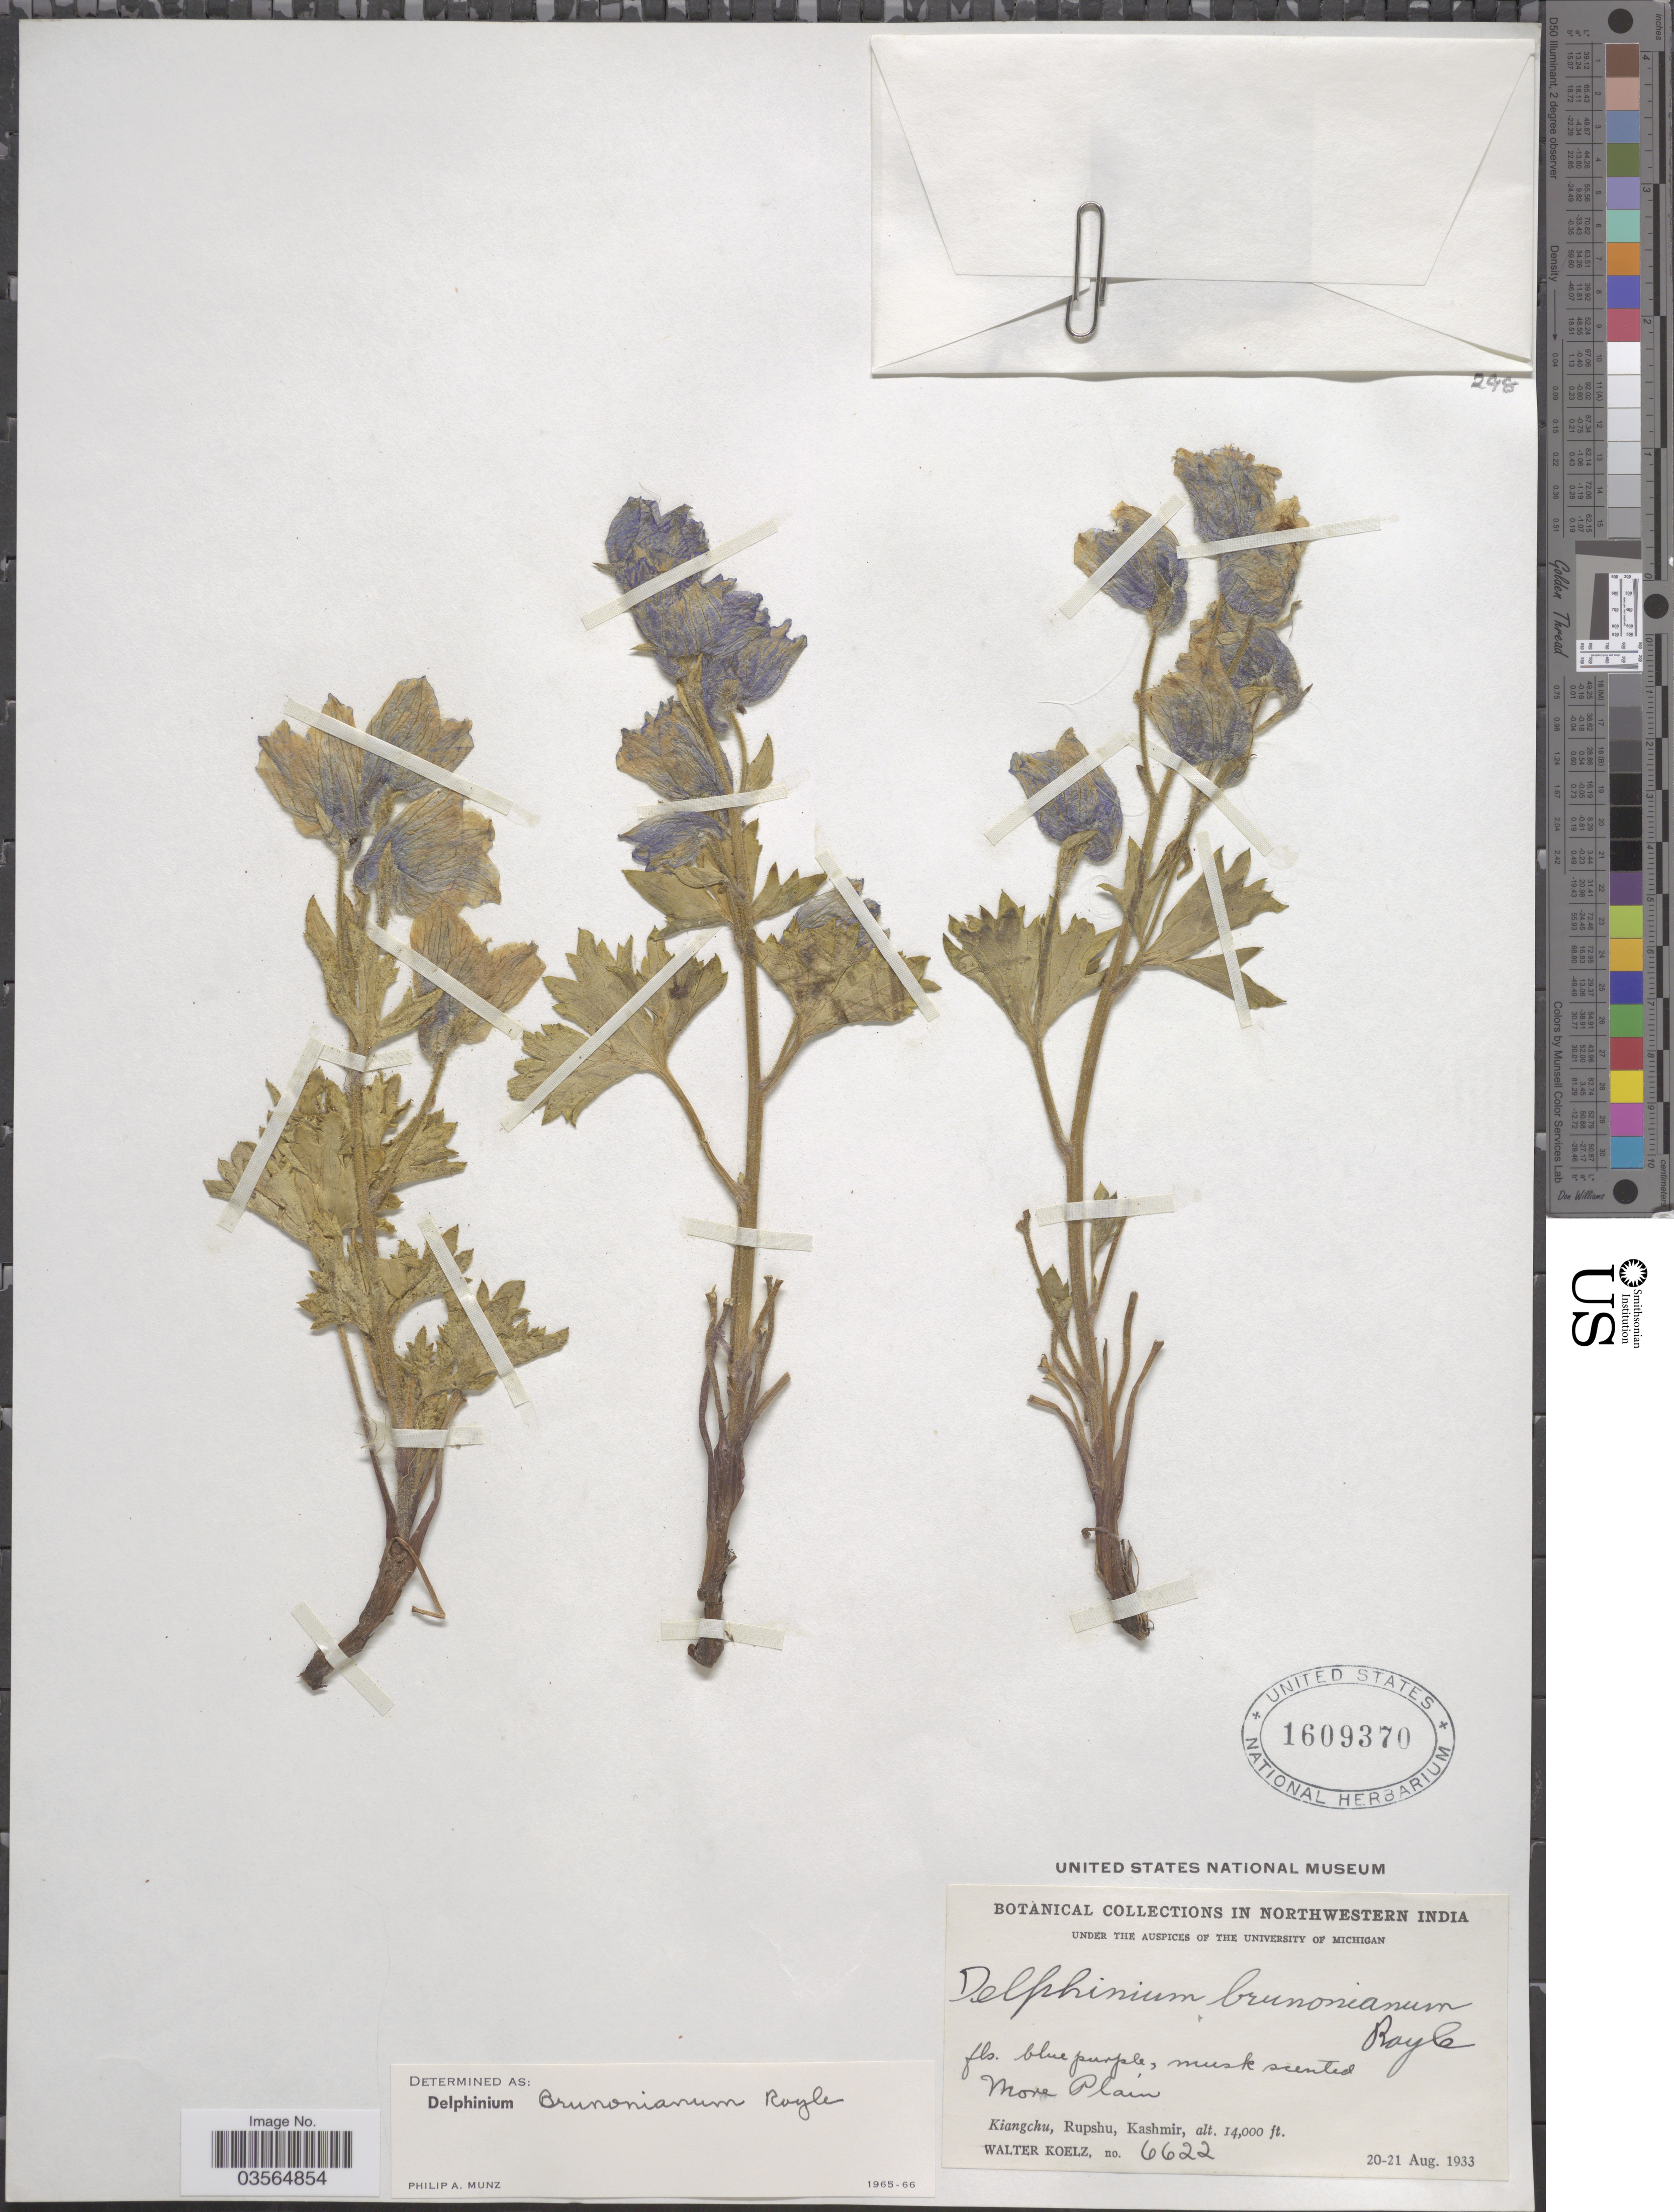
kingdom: Plantae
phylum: Tracheophyta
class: Magnoliopsida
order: Ranunculales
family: Ranunculaceae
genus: Delphinium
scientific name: Delphinium brunonianum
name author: Royle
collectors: W. N. Koelz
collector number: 6622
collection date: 1933-08-20/1933-08-21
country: India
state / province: Jammu and Kashmir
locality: Northwestern India. More Plain. Kiangchu, Rupshu, Kashmir.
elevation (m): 4267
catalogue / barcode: US 1609370